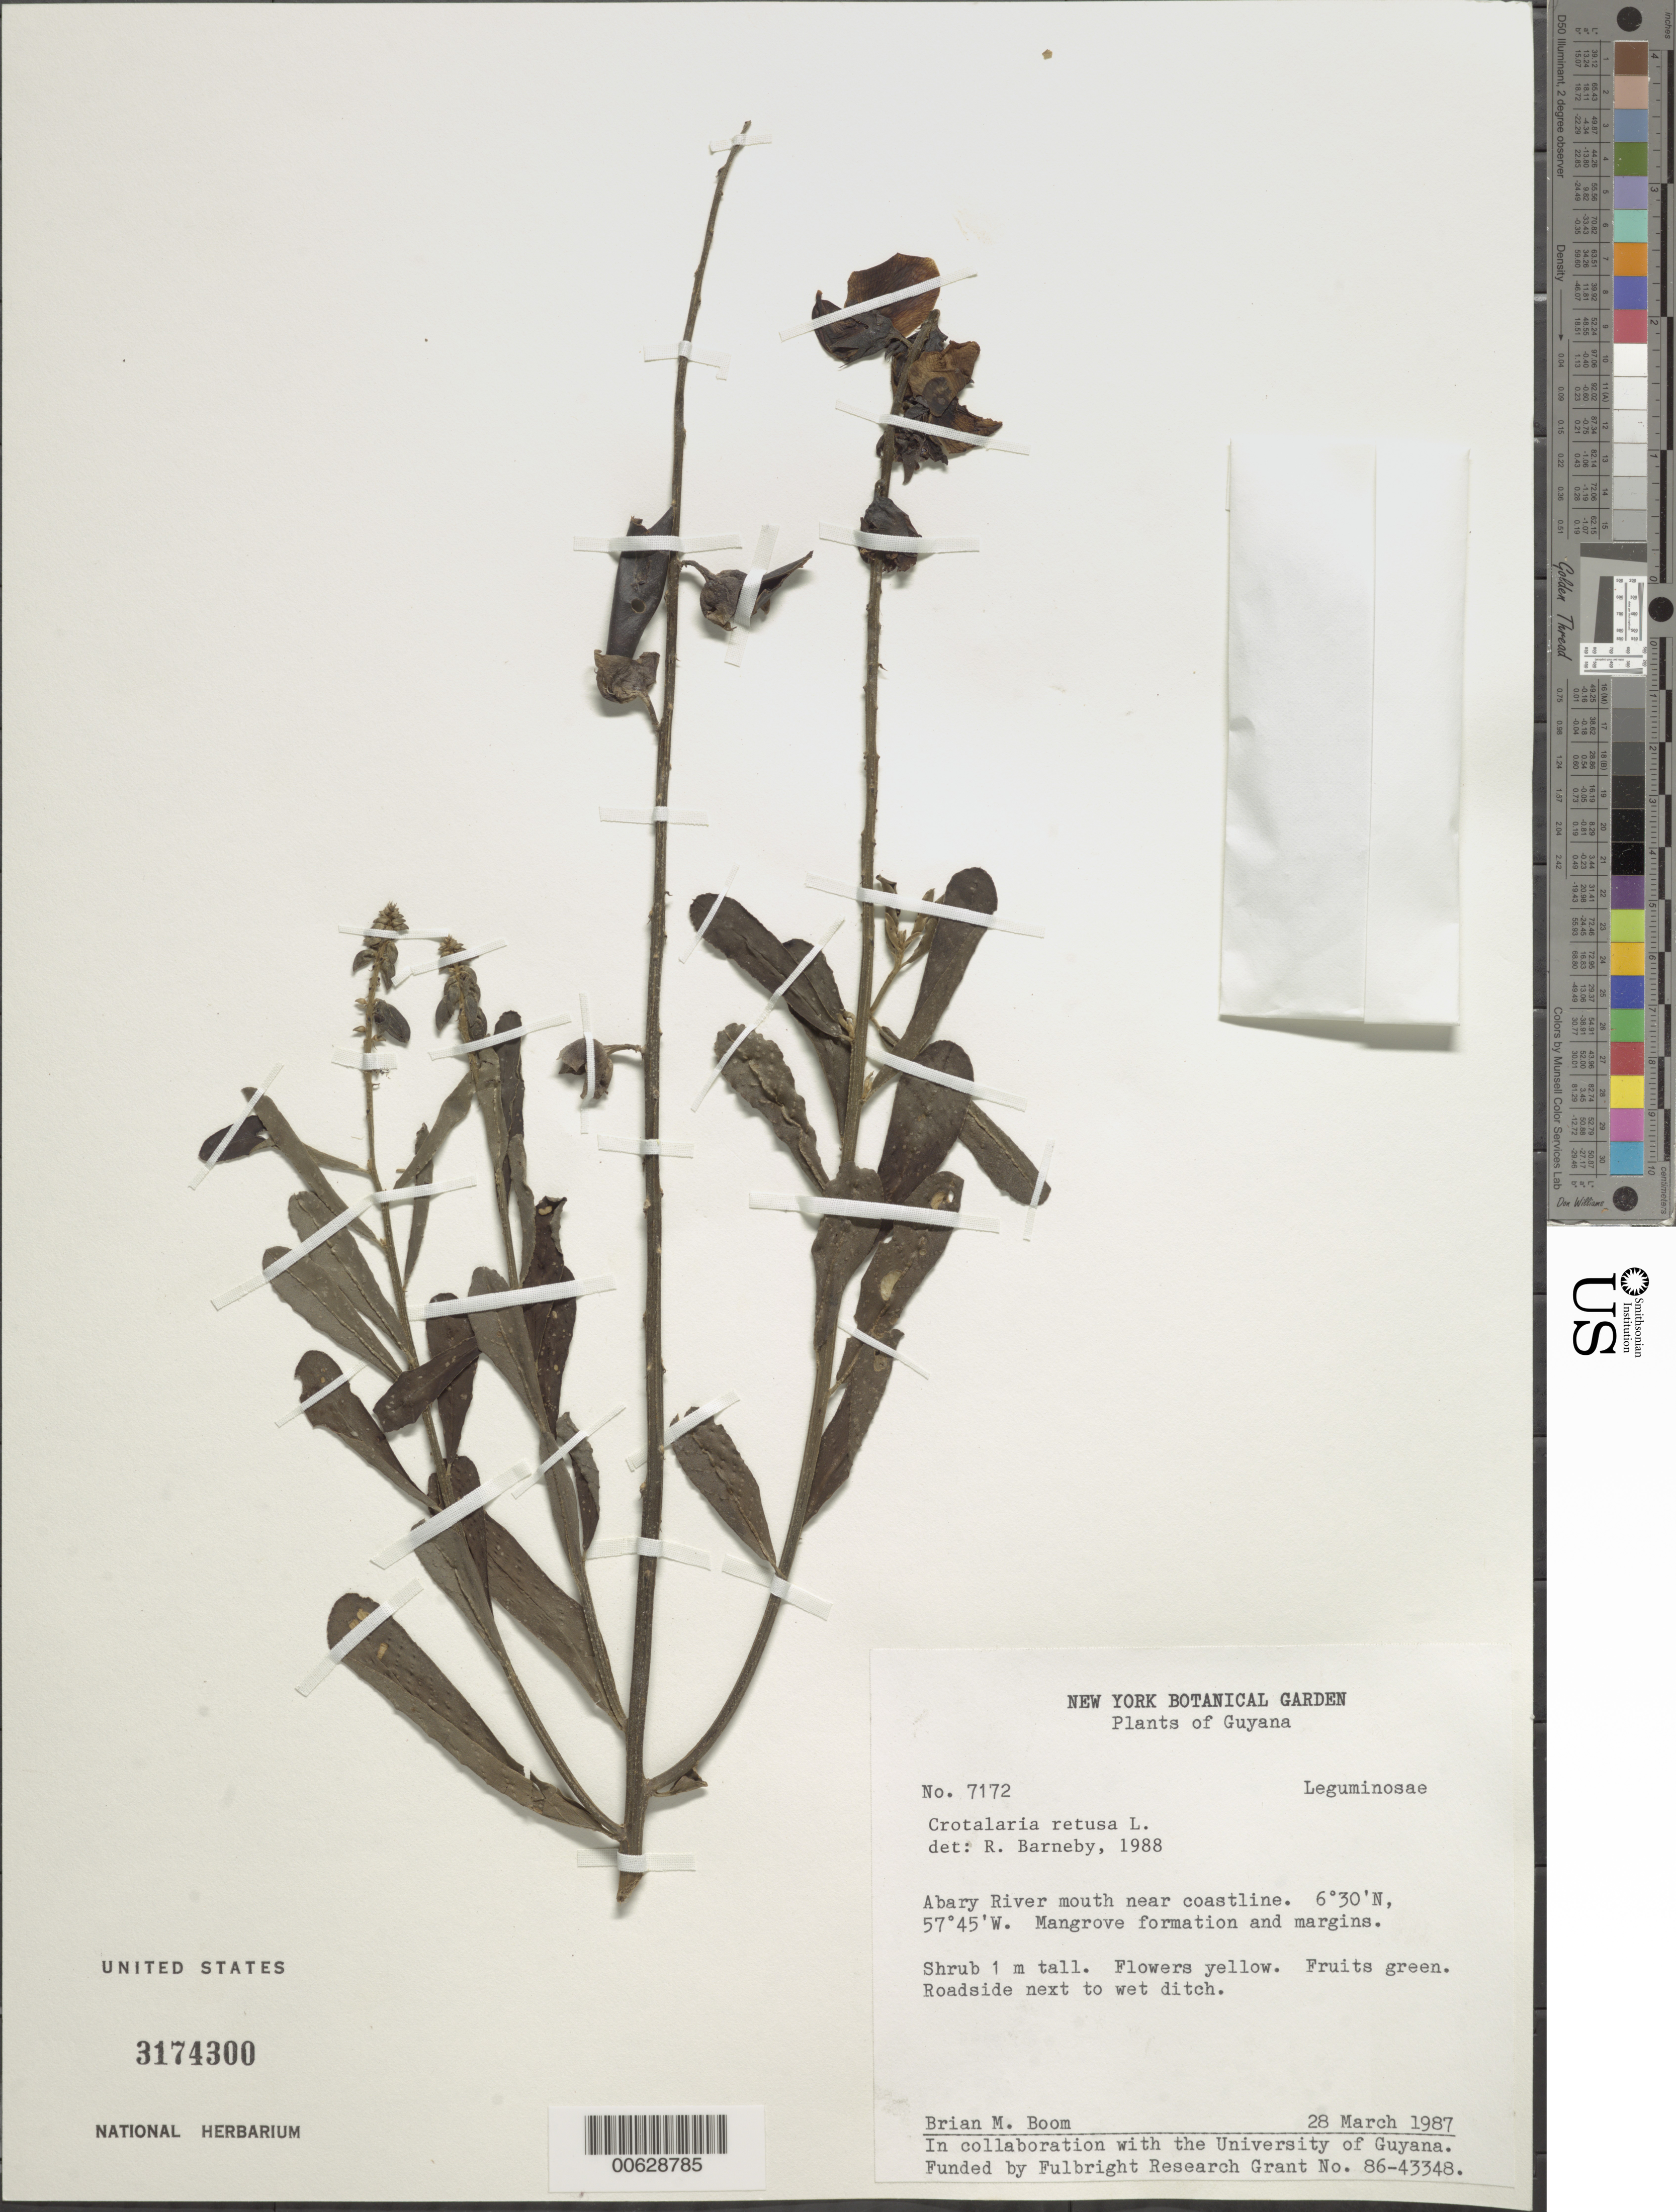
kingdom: Plantae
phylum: Tracheophyta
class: Magnoliopsida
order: Fabales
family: Fabaceae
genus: Crotalaria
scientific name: Crotalaria retusa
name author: L.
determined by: Barneby, Rupert C., (NY)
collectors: B. M. Boom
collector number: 7172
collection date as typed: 28-Mar-87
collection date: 1987-03-28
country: Guyana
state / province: Mahaica-Berbice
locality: Abary River, mouth near coastline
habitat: Roadside next to wet ditch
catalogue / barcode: US 3174300